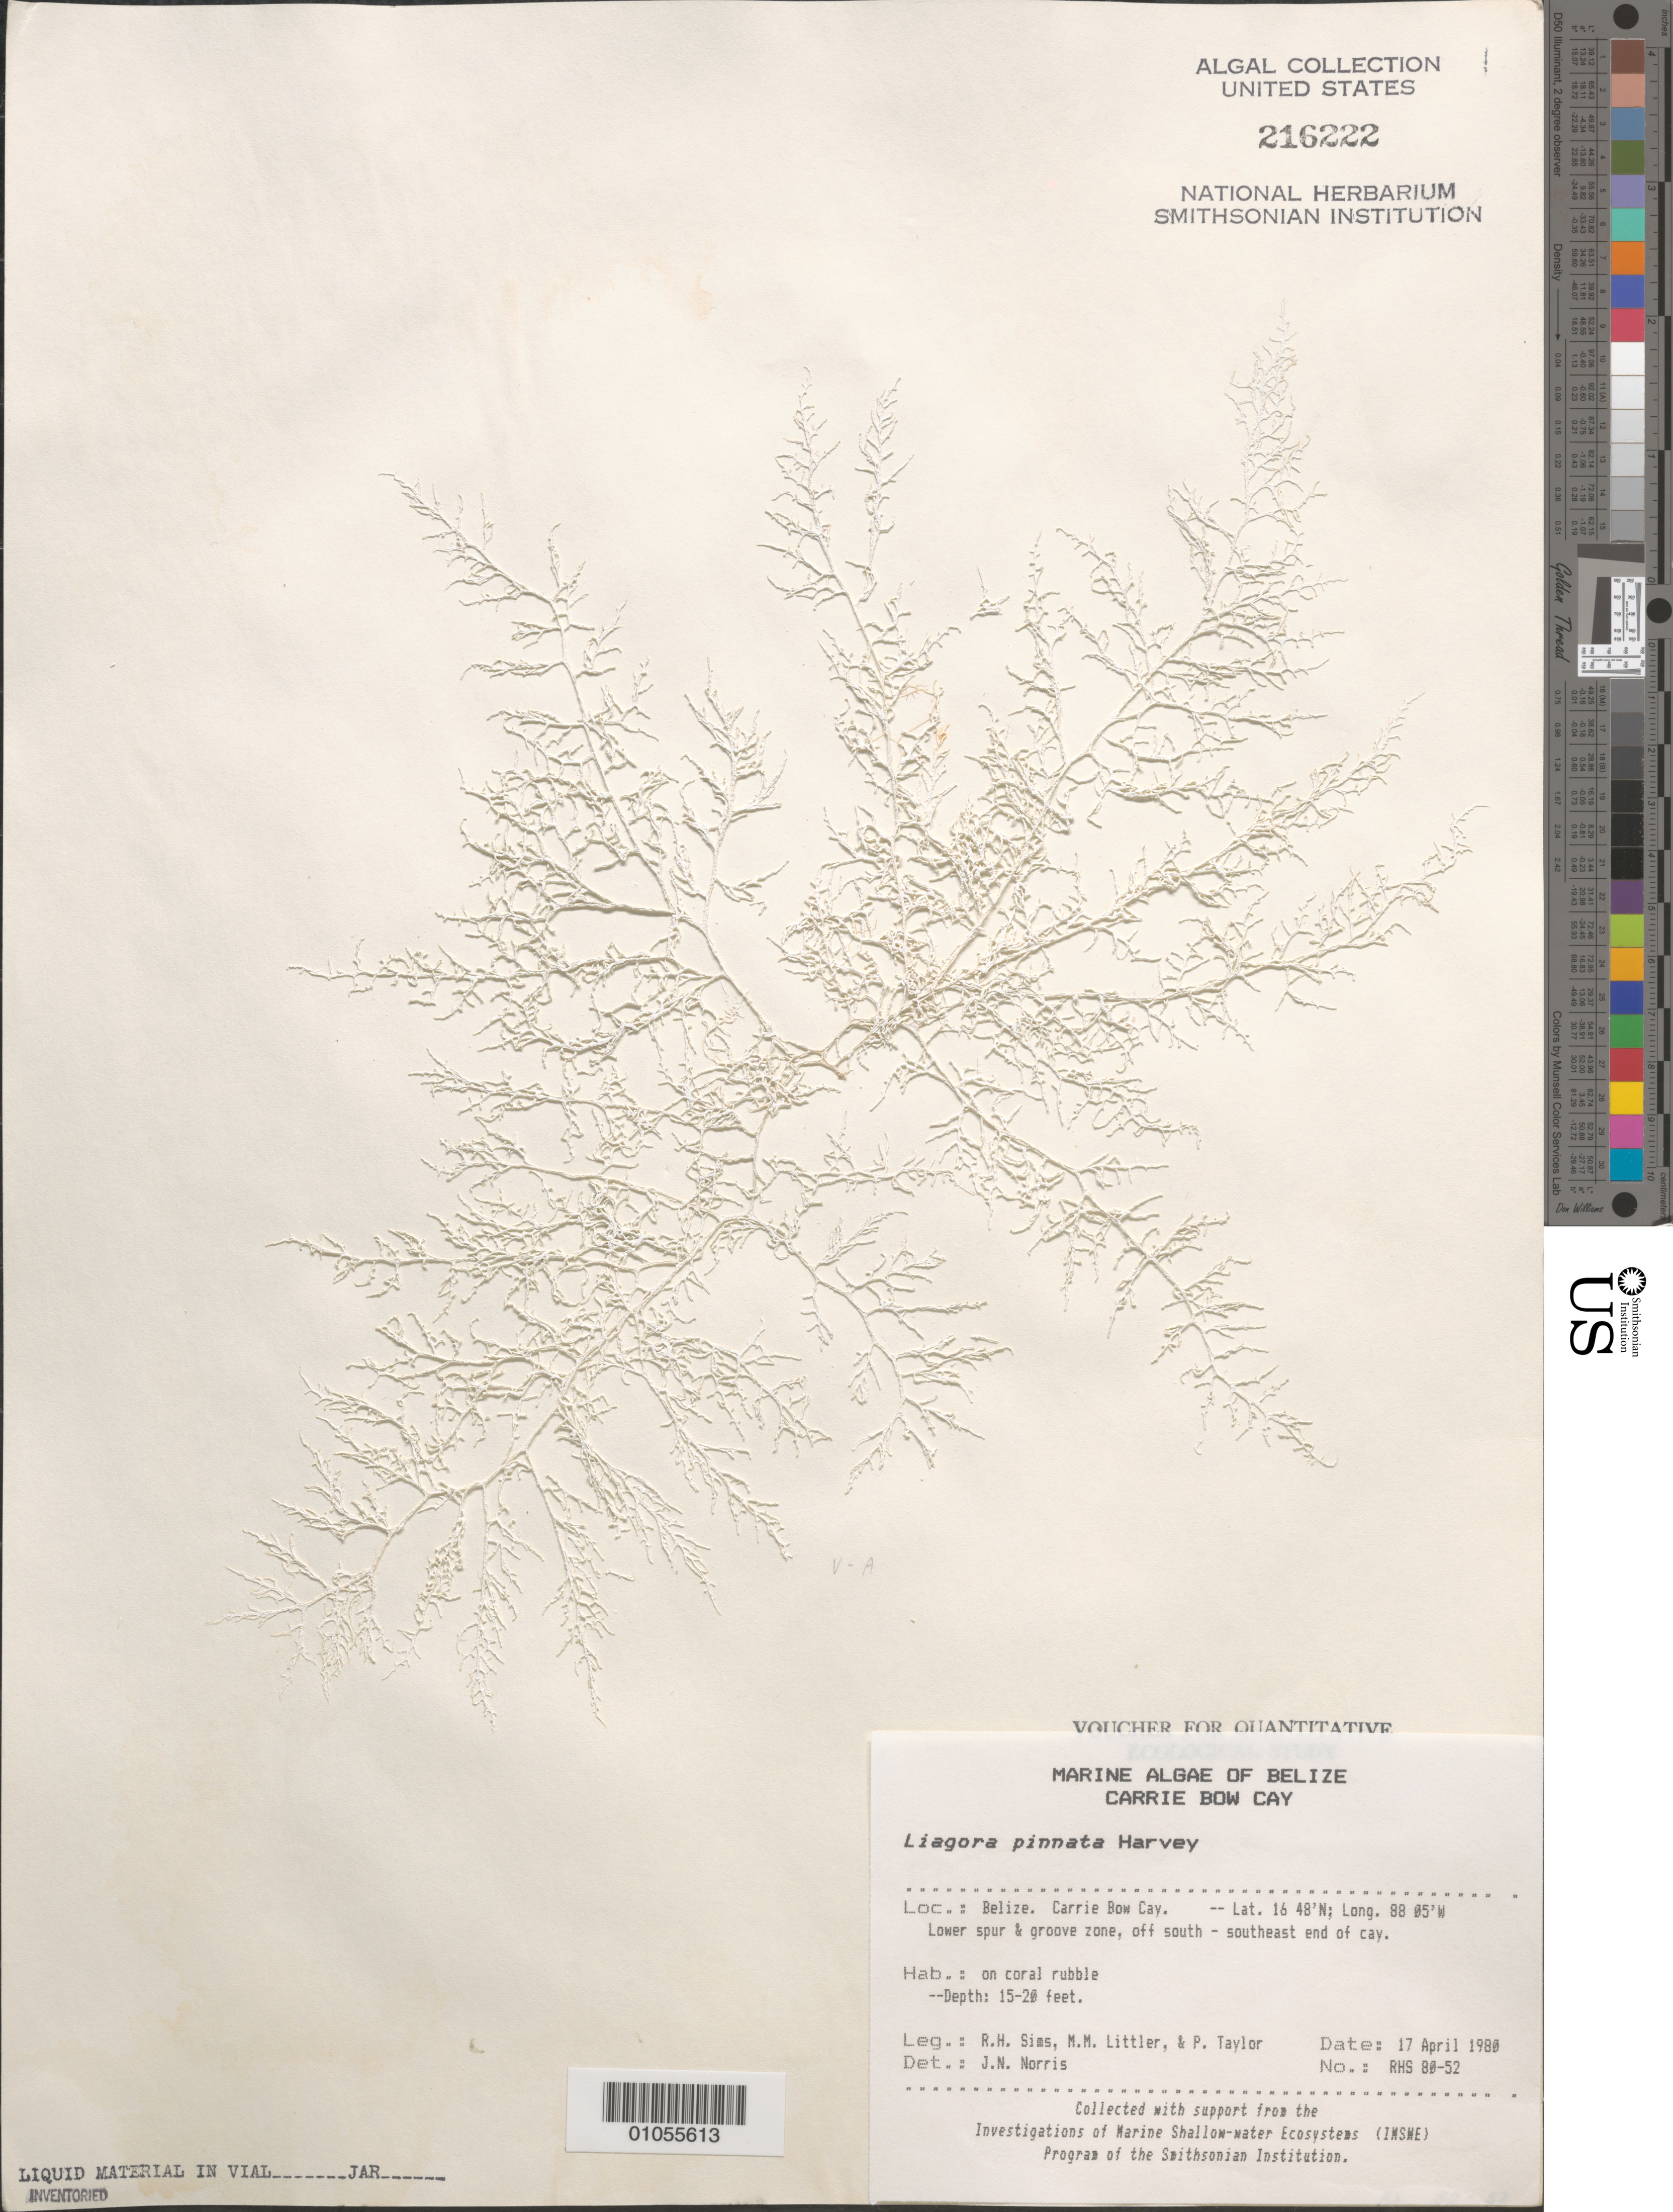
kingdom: Plantae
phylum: Rhodophyta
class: Florideophyceae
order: Nemaliales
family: Liagoraceae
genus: Liagora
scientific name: Liagora pinnata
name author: Harv.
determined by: Norris, James N.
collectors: R. H. Sims, M. M. Littler & P. R. Taylor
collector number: RHS 80-52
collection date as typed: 17 Apr 1980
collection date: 1980-04-17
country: Belize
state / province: Stann Creek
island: Carrie Bow Cay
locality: Lower spur and groove zone, off south southeast end of the cay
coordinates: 16 48'N, 88 05'W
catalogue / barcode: US 216222